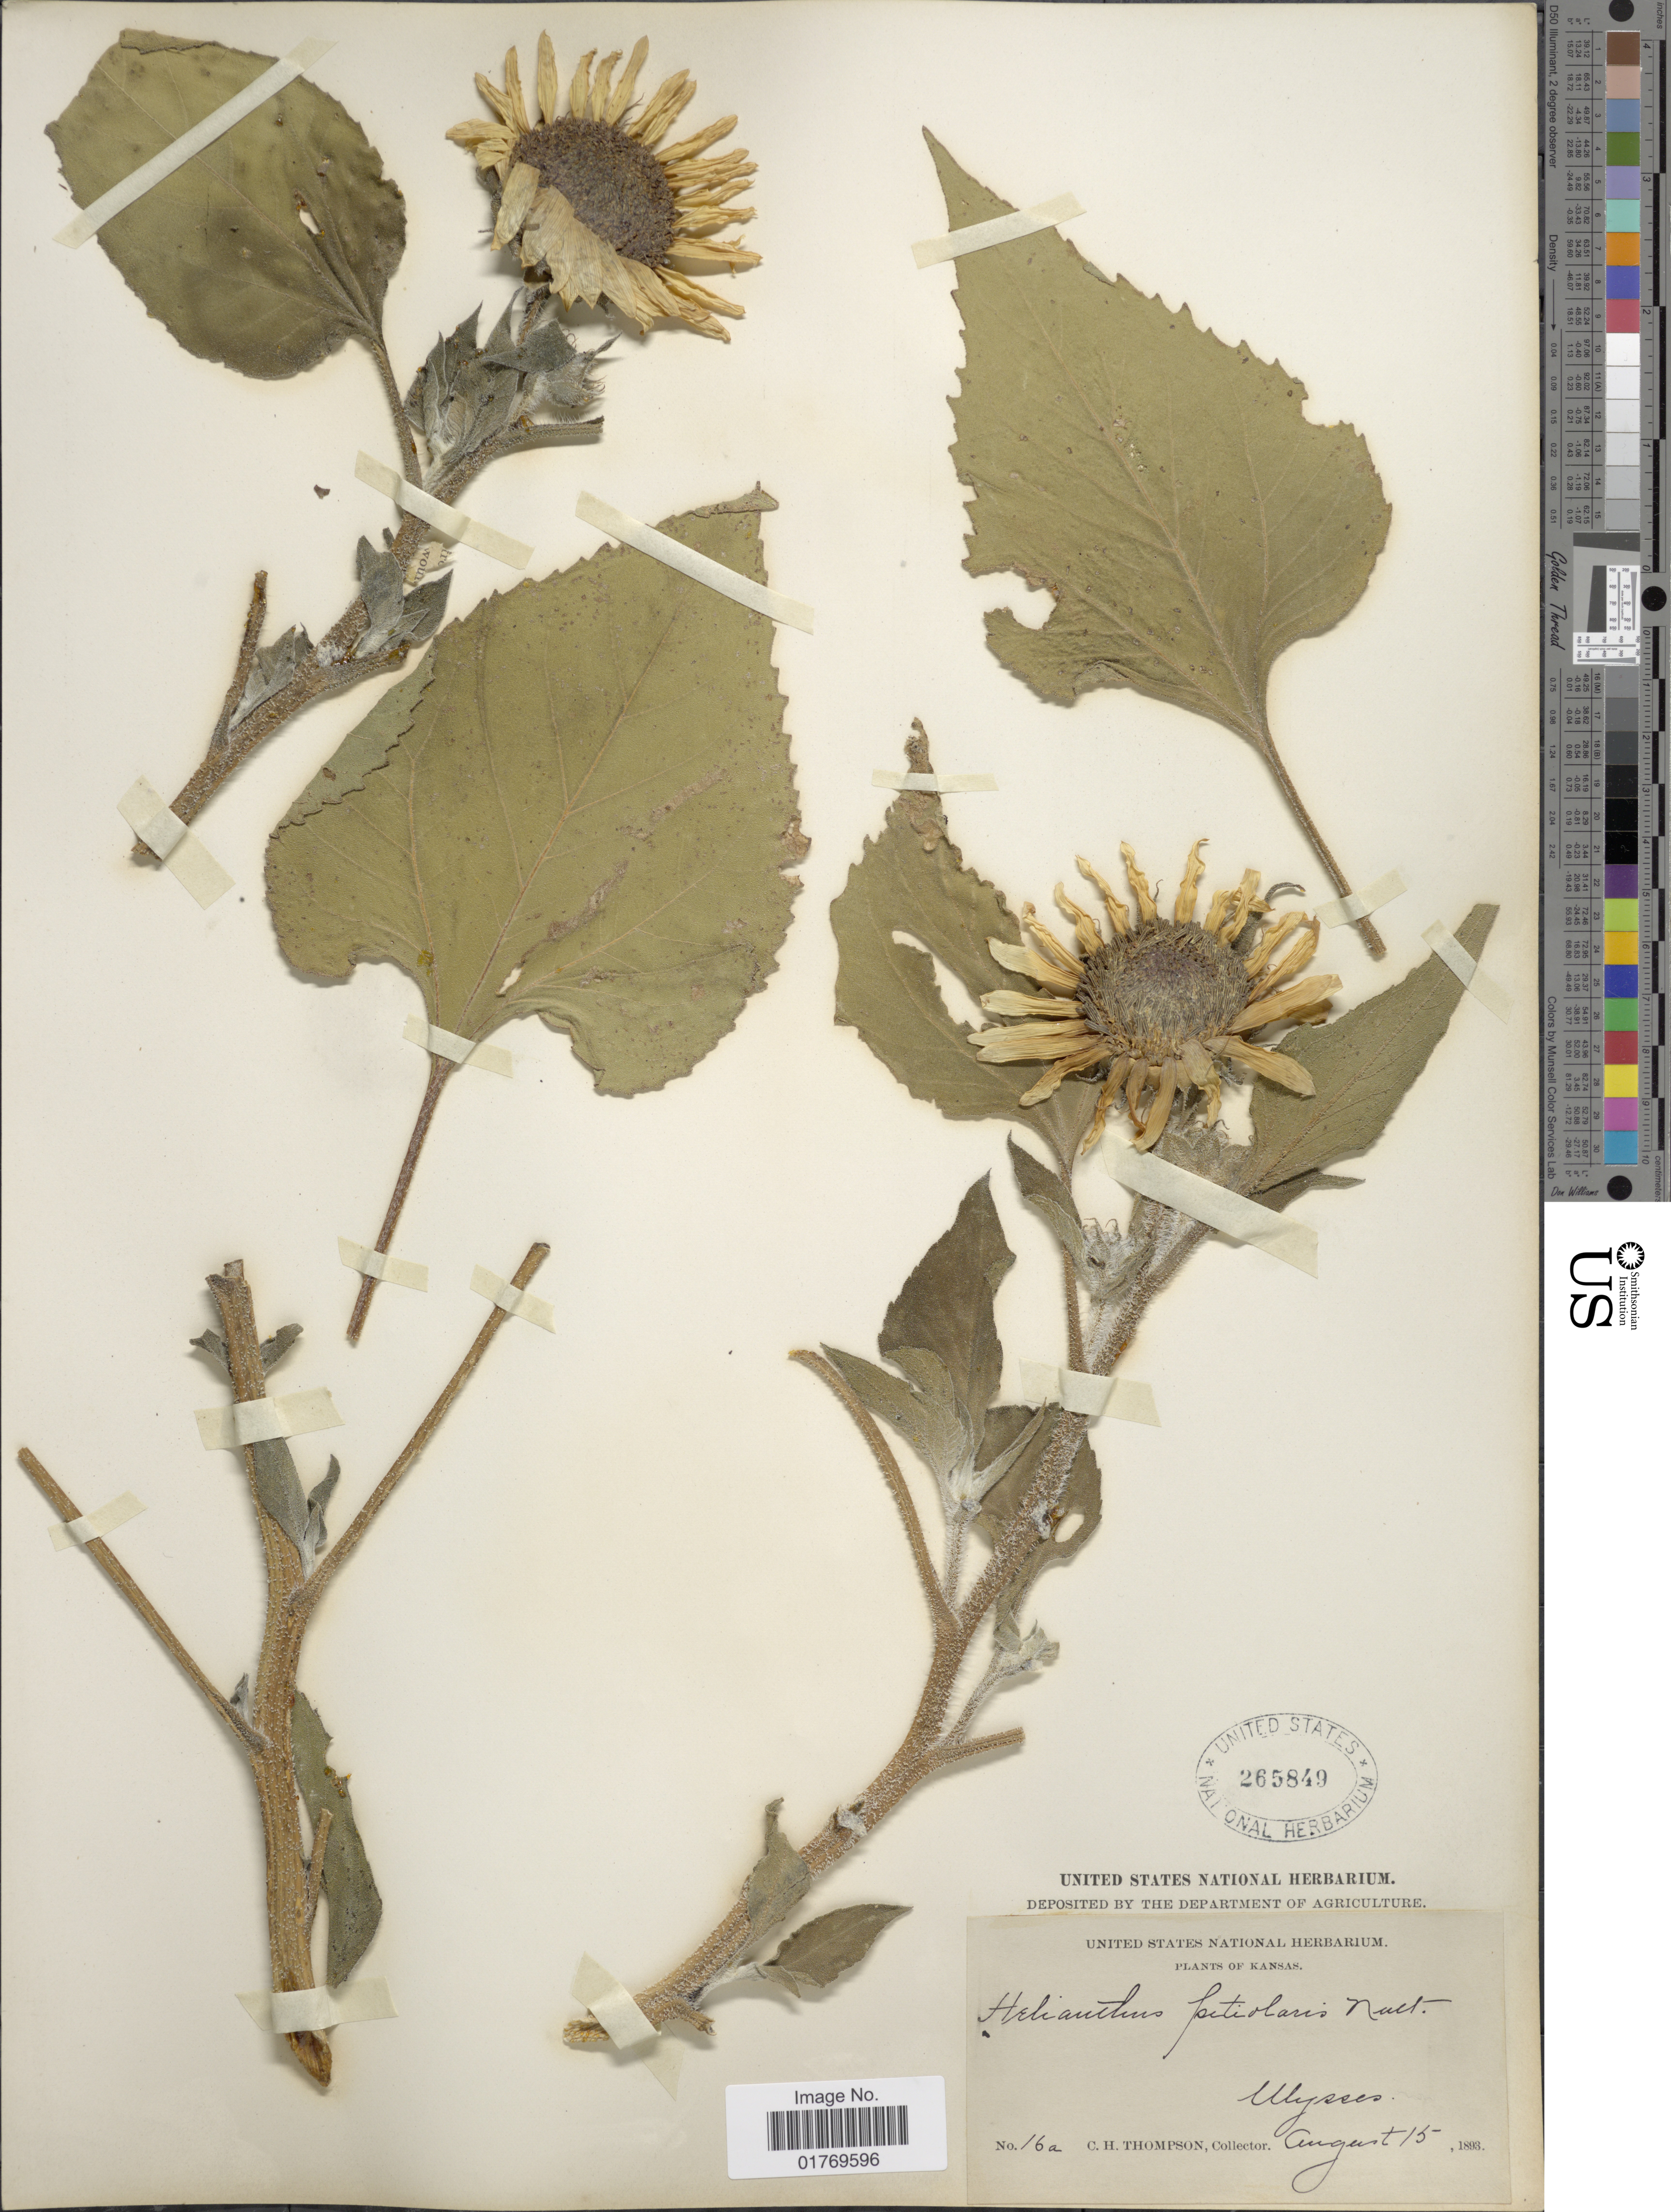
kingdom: Plantae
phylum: Tracheophyta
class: Magnoliopsida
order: Asterales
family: Asteraceae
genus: Helianthus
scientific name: Helianthus annuus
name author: L.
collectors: C. H. Thompson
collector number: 16a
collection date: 1893-08-15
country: United States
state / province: Kansas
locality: Ulysses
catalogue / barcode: US 265849